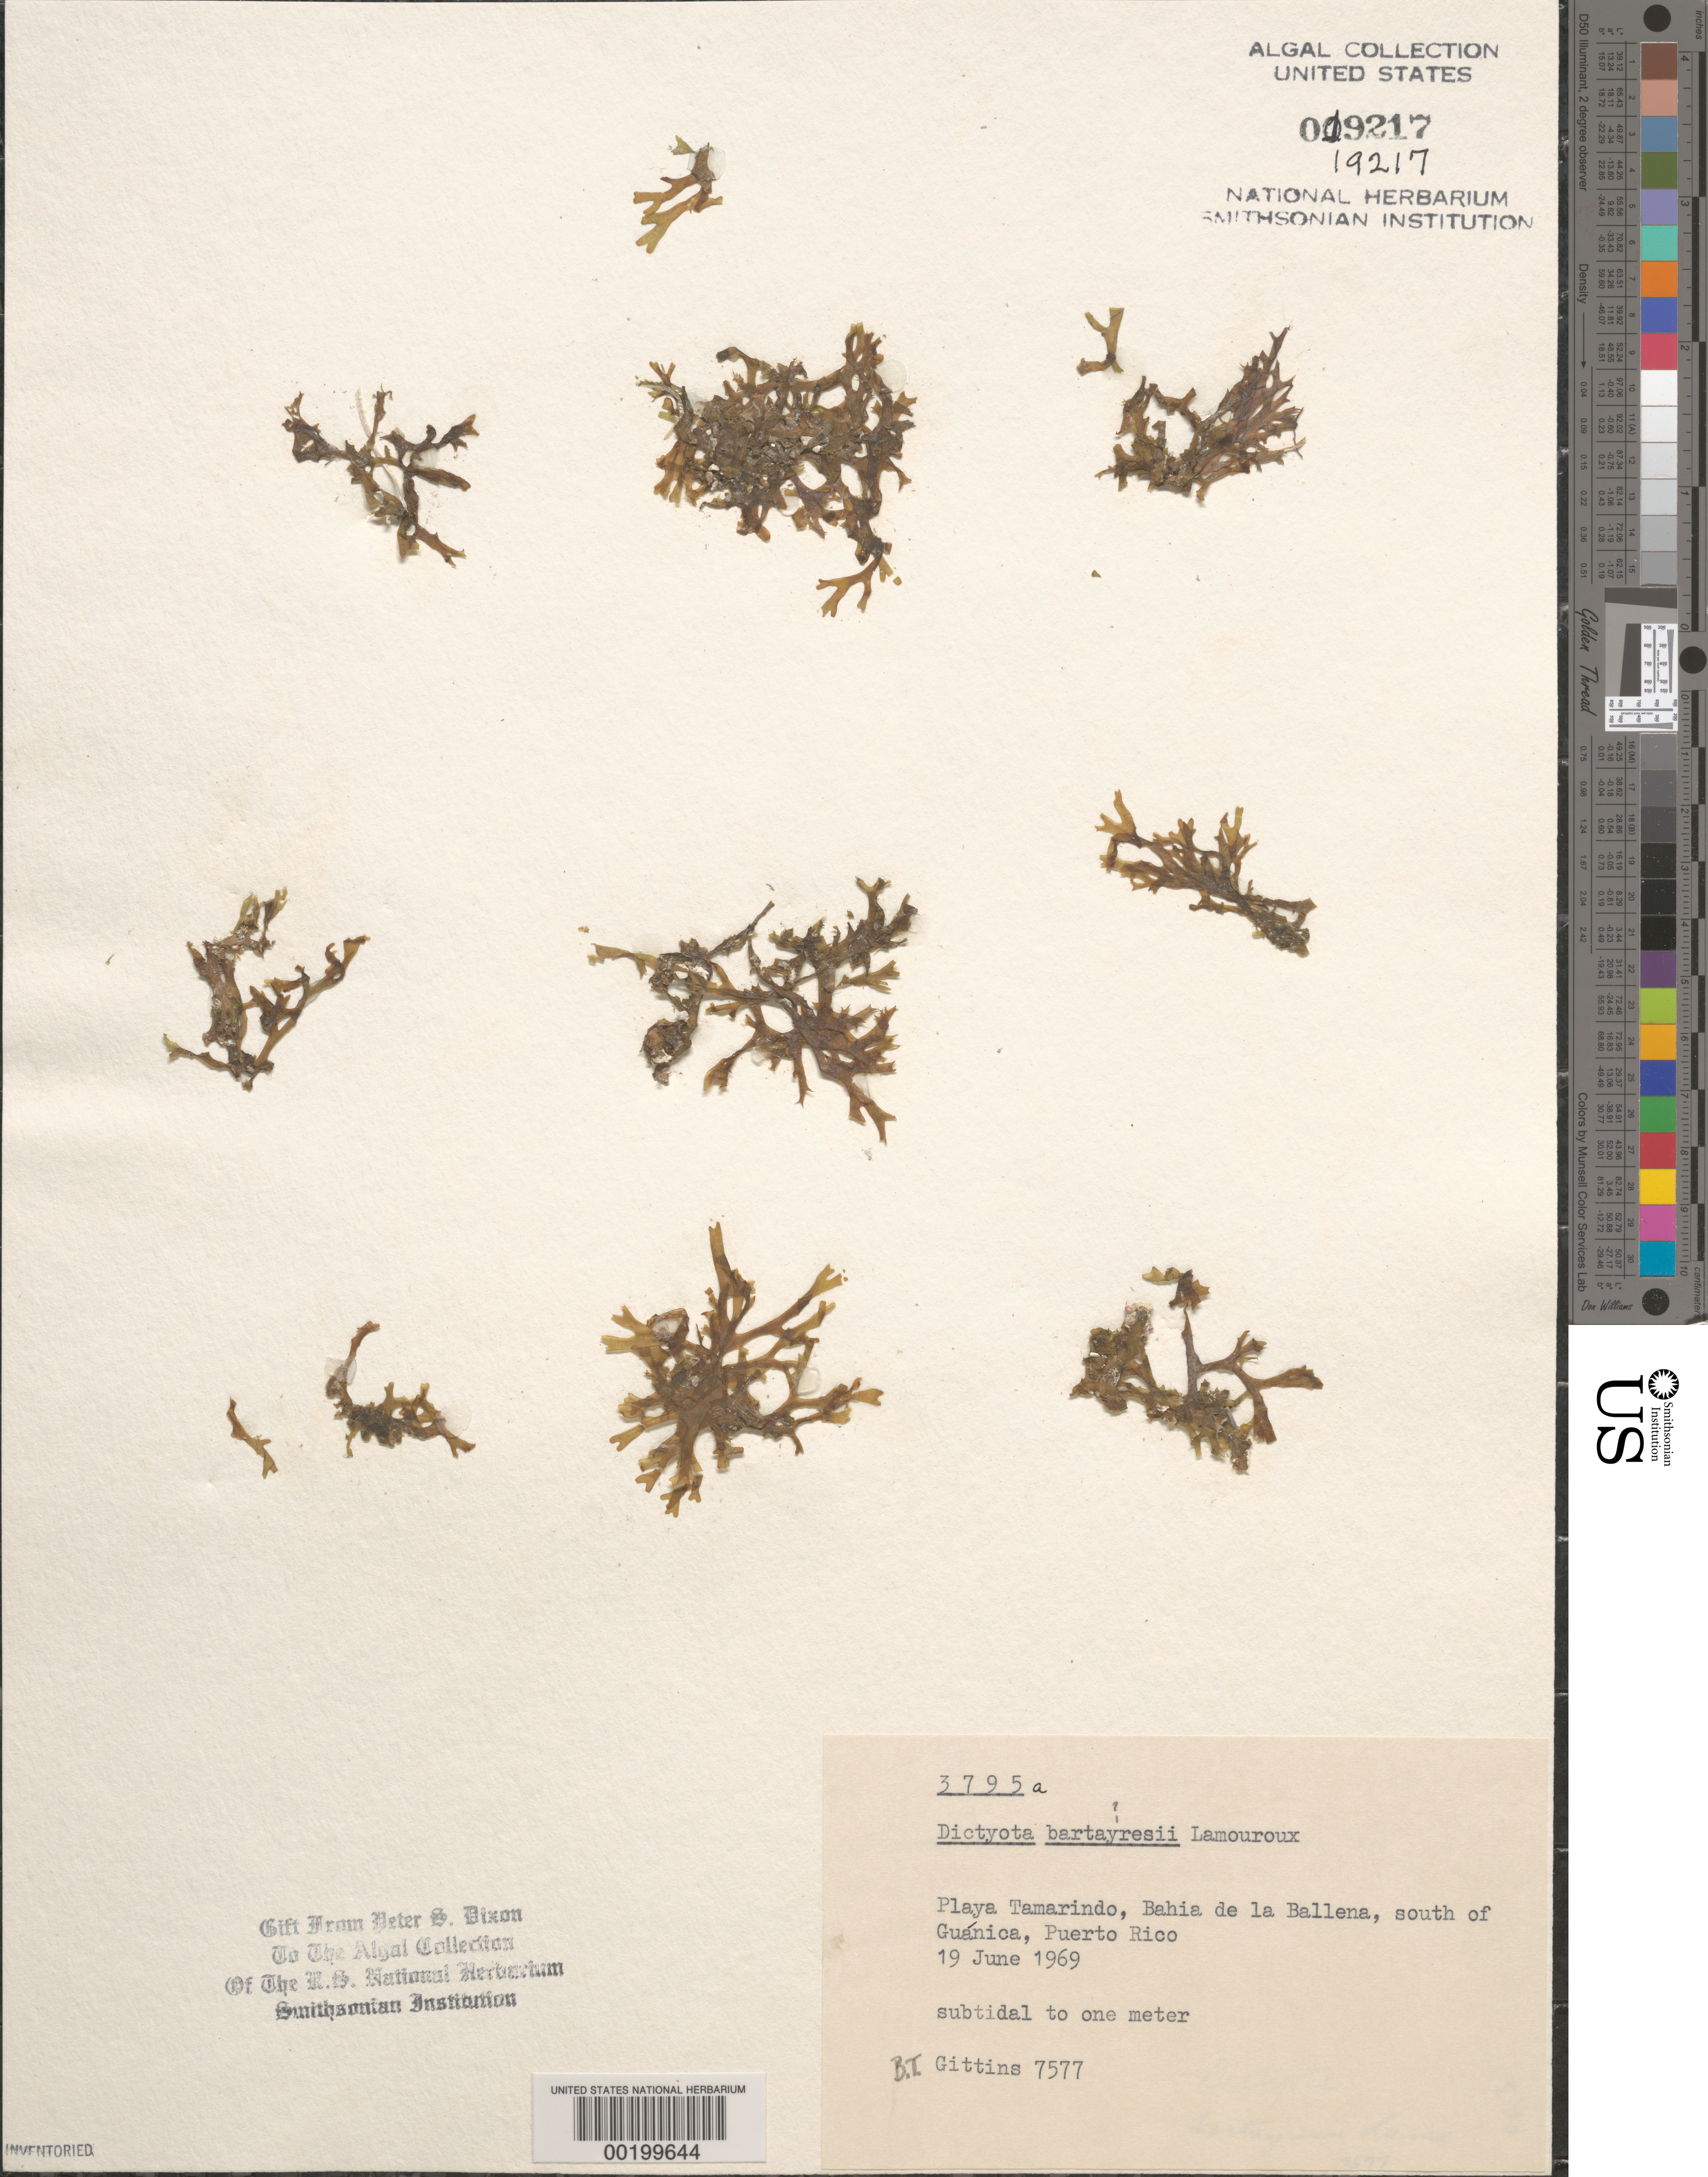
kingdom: Chromista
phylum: Ochrophyta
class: Phaeophyceae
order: Dictyotales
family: Dictyotaceae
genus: Dictyota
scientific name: Dictyota bartayresiana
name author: J.V.Lamouroux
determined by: Dixon, P. S.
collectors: B. Gittins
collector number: BTG 7577 & PSD 3795A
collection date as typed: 19 Jun 1969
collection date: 1969-06-19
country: Puerto Rico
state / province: Guanica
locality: Playa Tamarindo, Bahia de la Ballena, south of Guanica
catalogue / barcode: US 19217